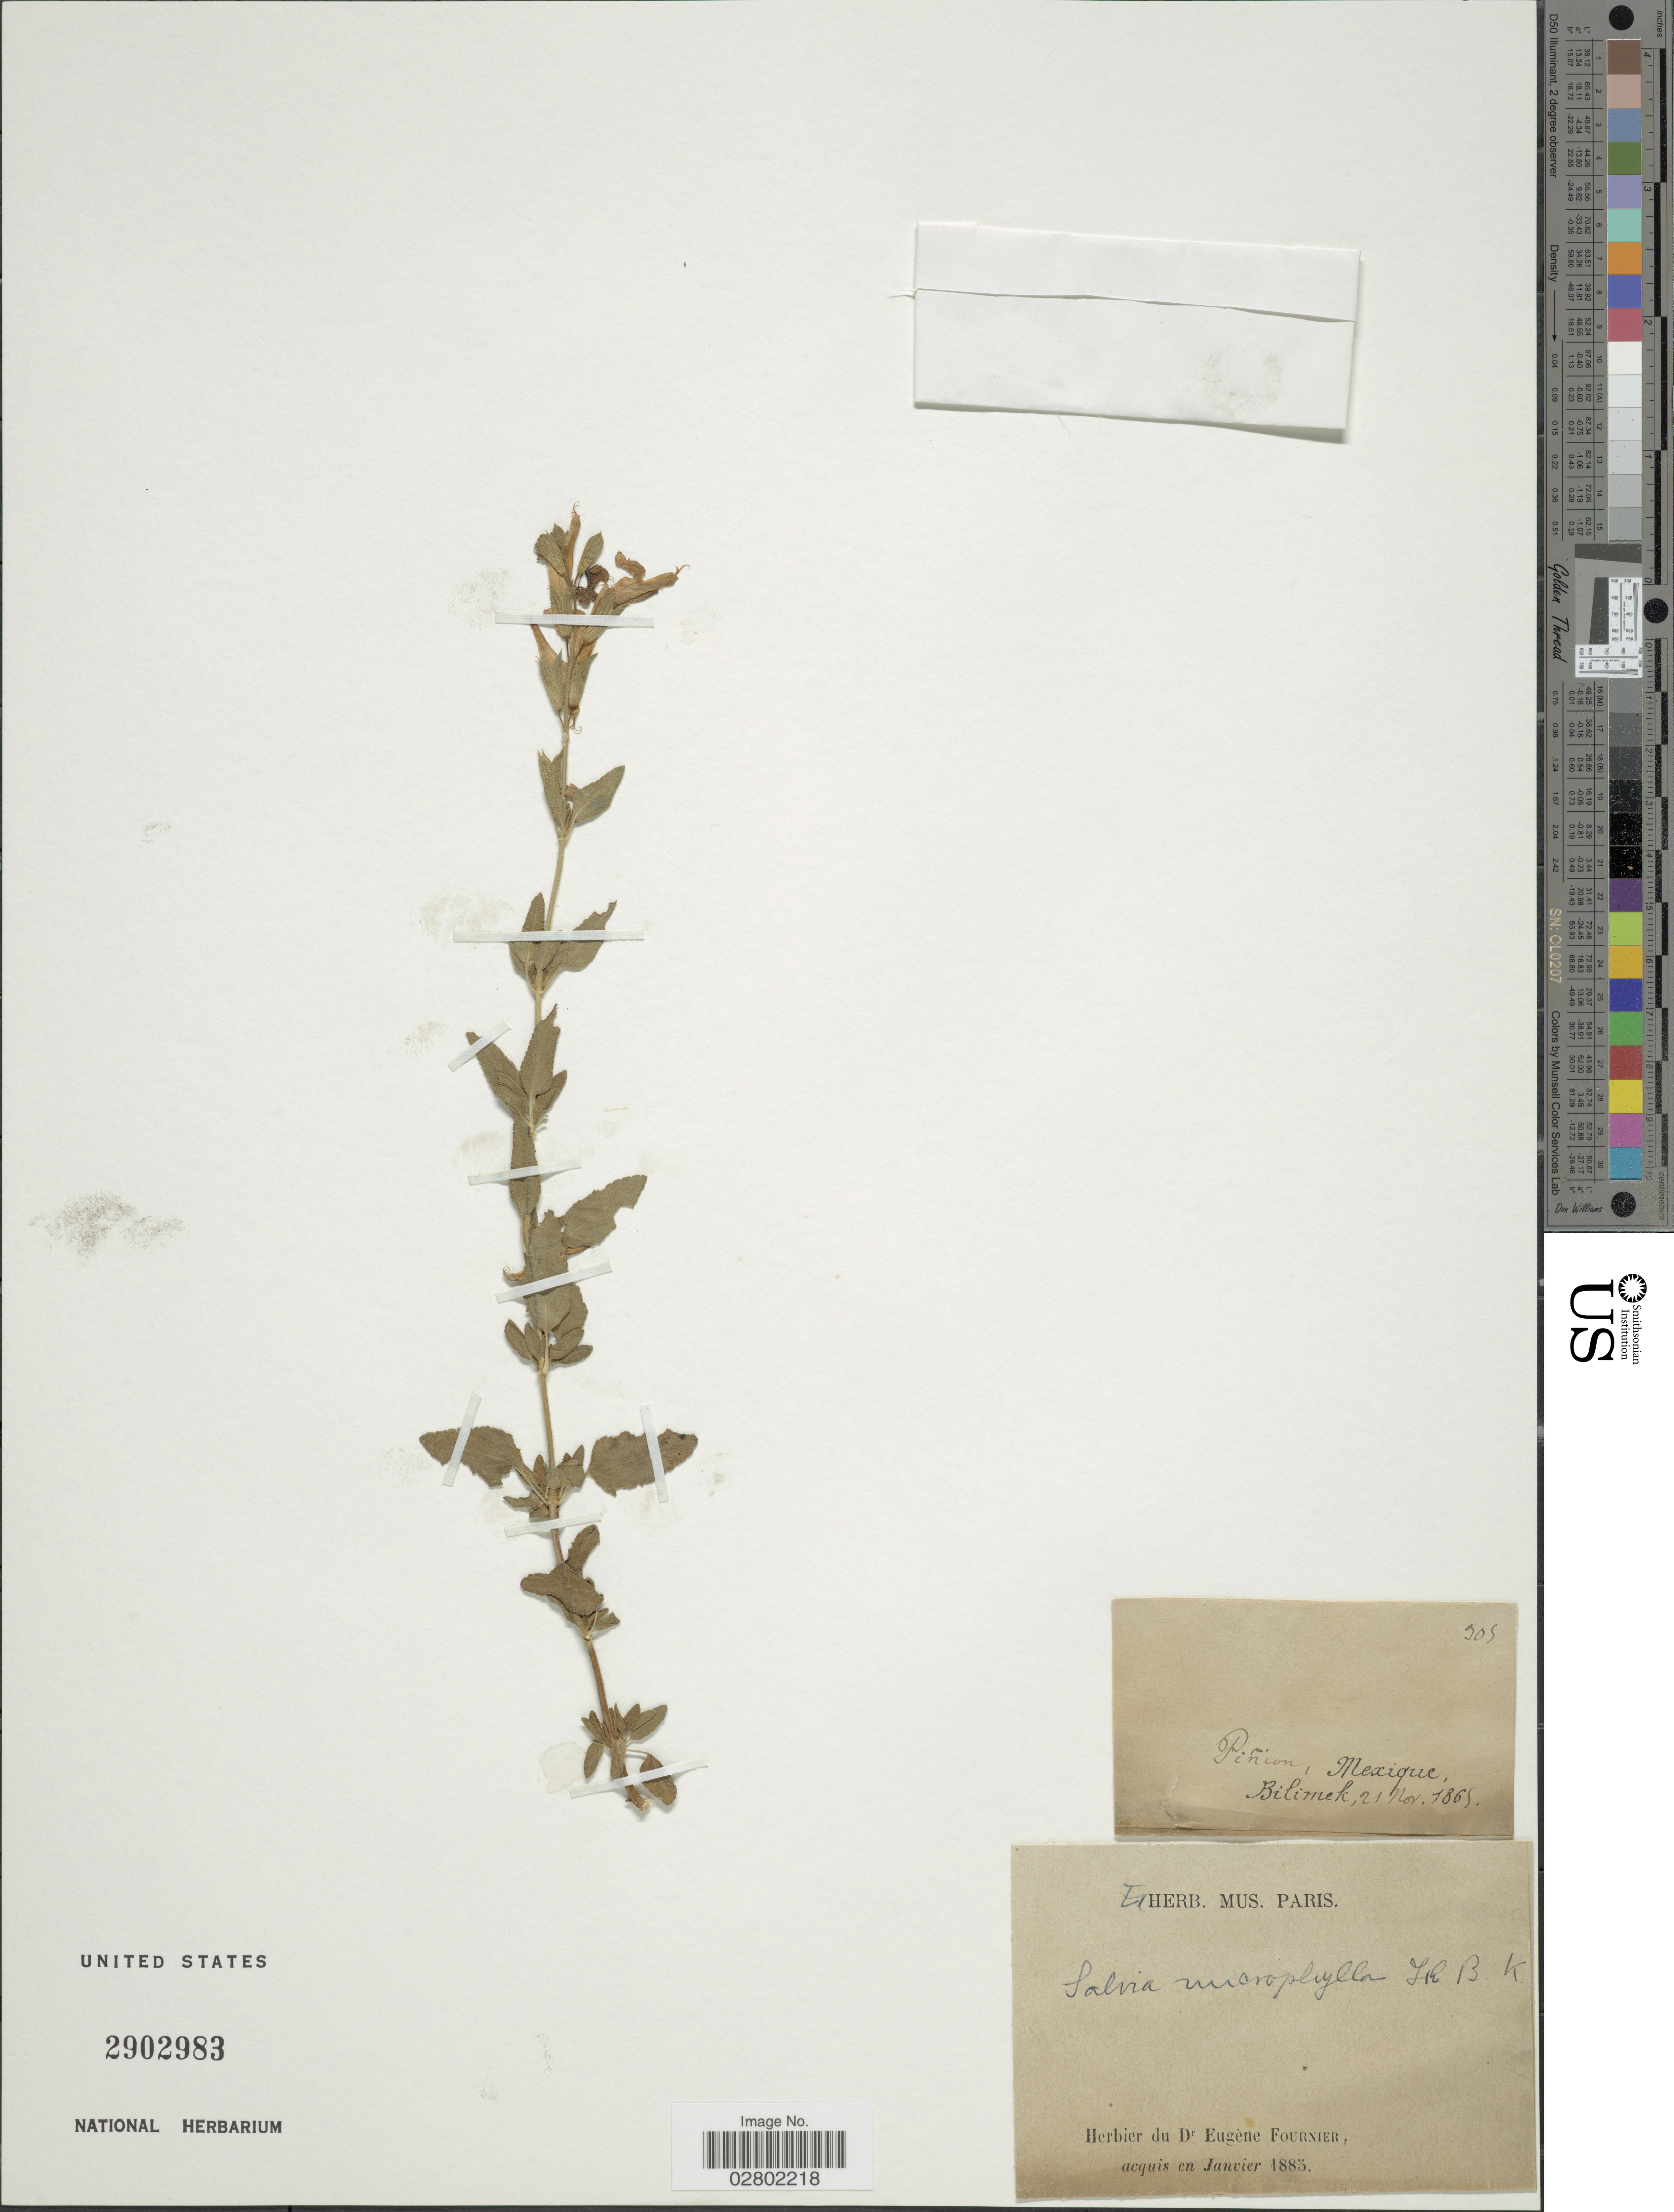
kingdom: Plantae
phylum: Tracheophyta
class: Magnoliopsida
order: Lamiales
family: Lamiaceae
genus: Salvia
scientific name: Salvia microphylla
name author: Kunth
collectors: -. Bilimek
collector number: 305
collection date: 1865-11-21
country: Mexico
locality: Piñion.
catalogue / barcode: US 2902983